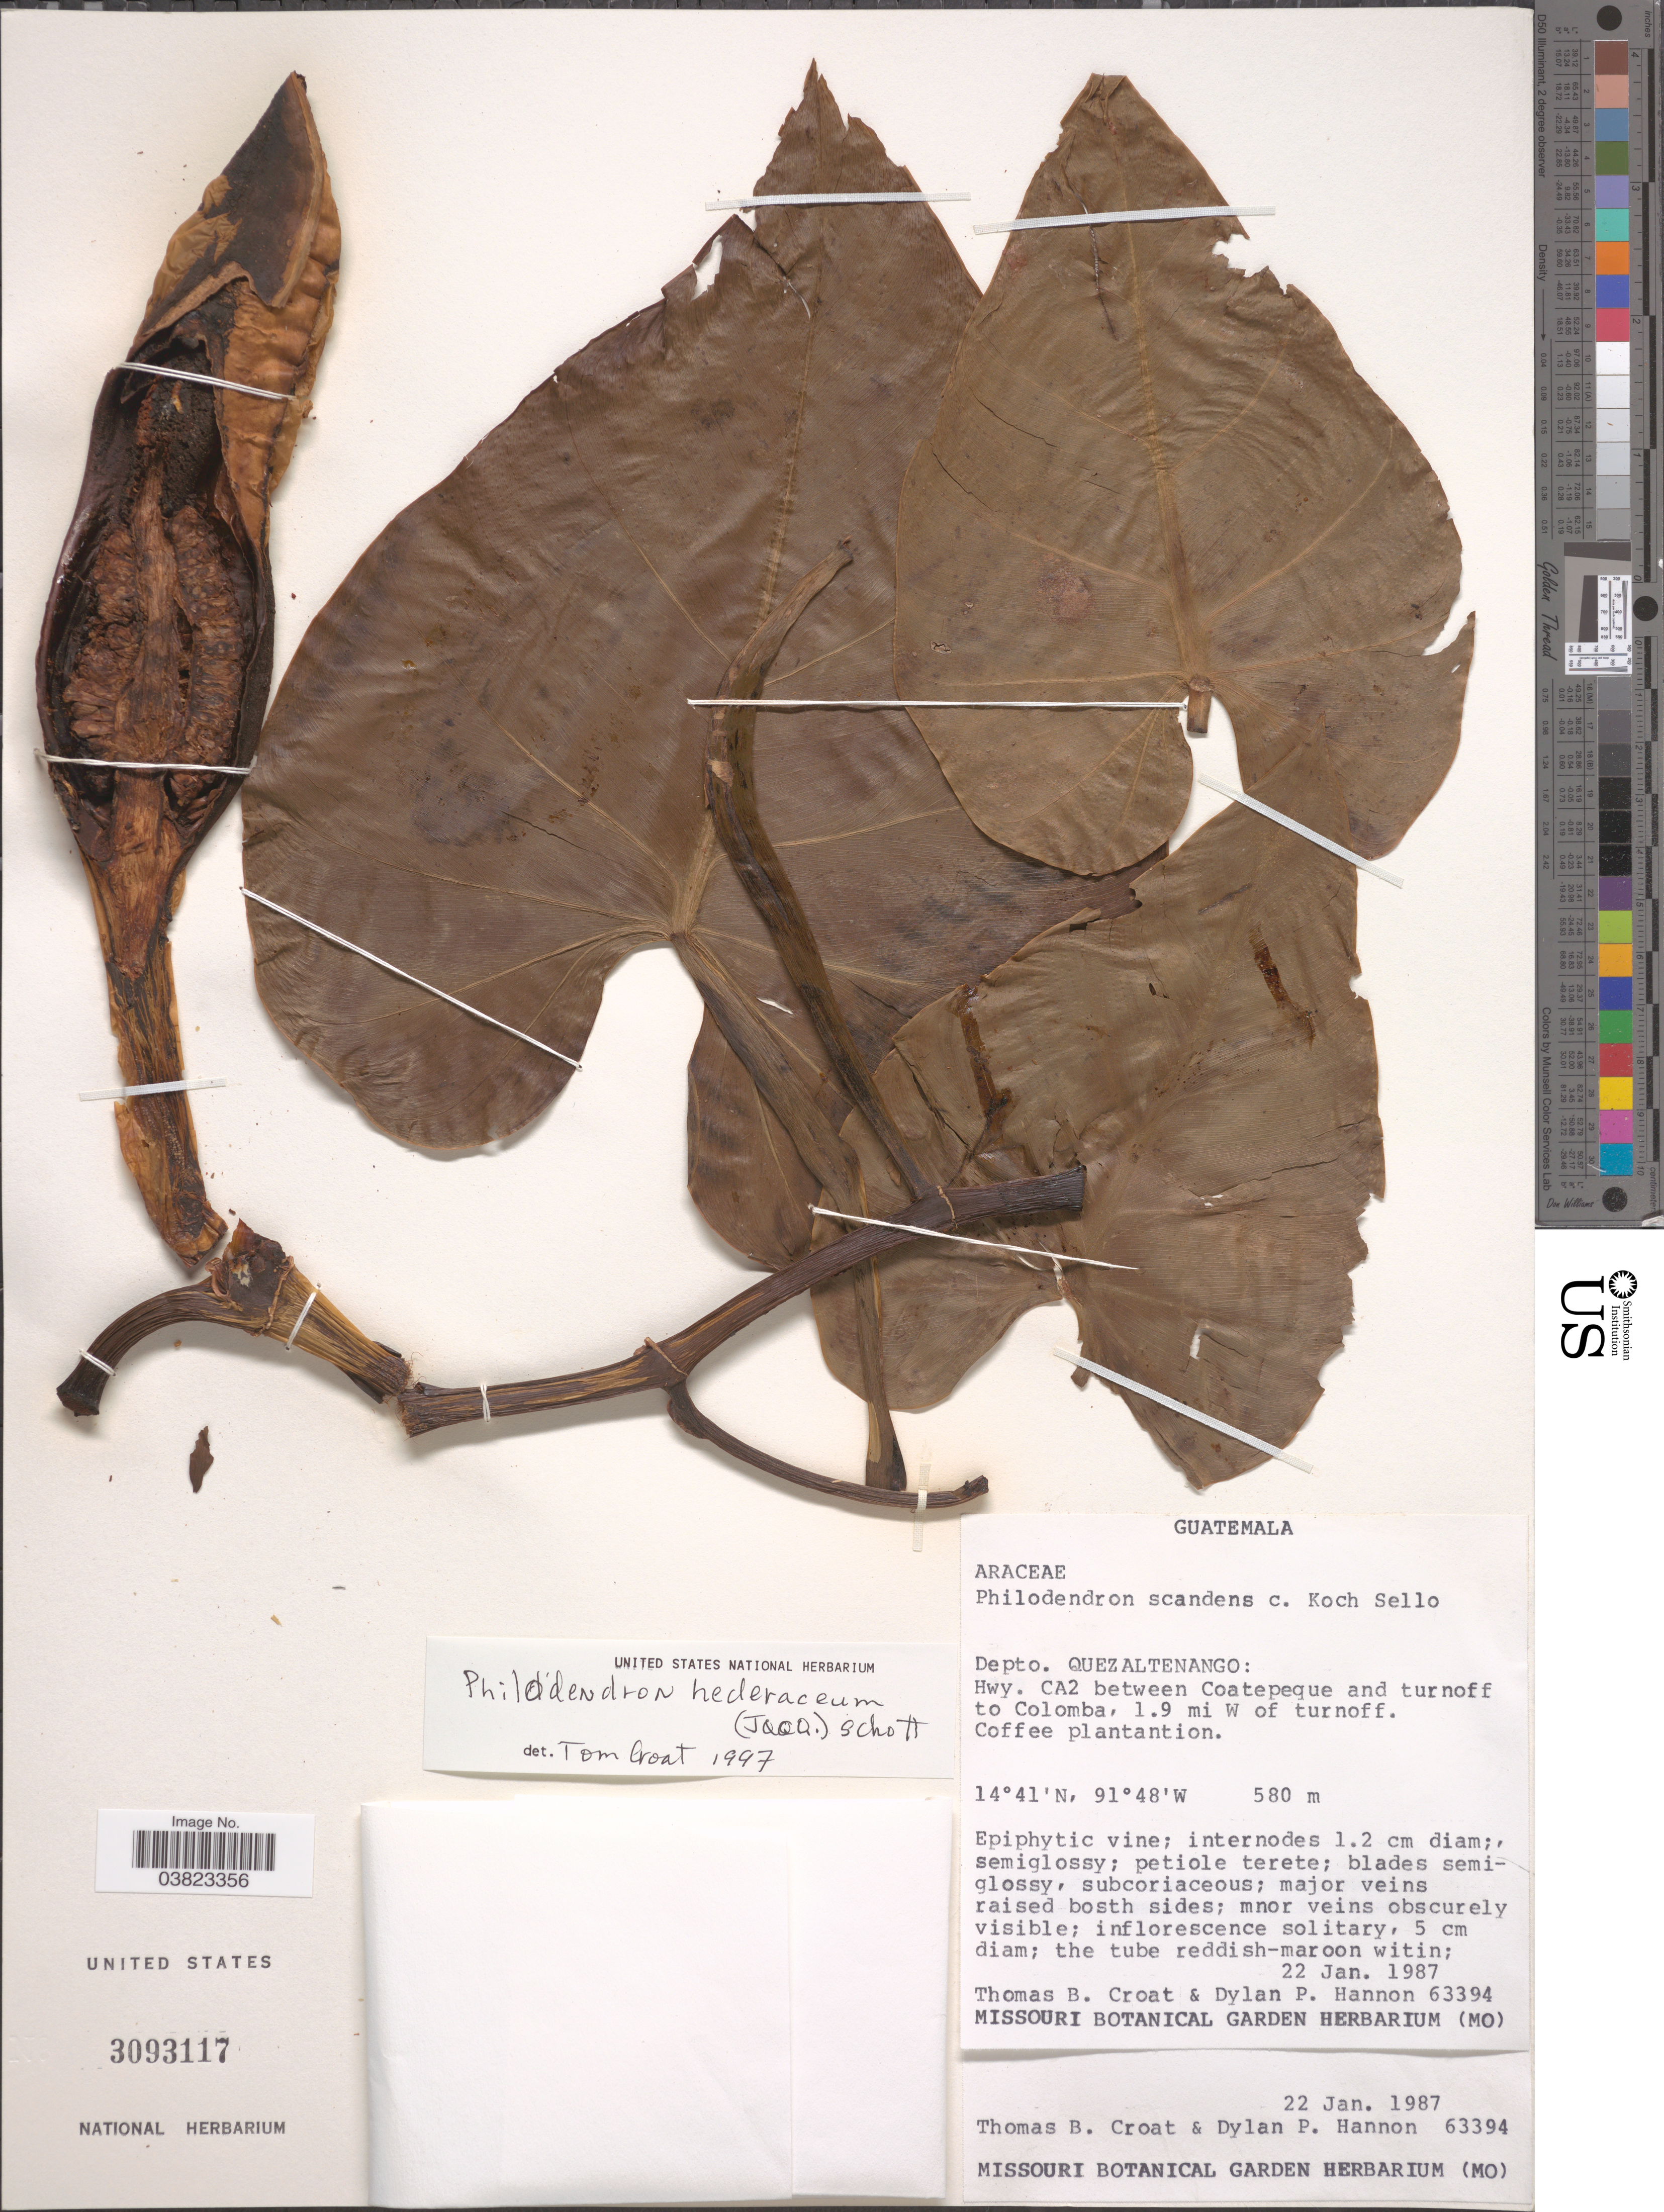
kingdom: Plantae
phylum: Tracheophyta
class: Liliopsida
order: Alismatales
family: Araceae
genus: Philodendron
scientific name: Philodendron hederaceum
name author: (Jacq.) Schott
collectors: T. B. Croat & D. Hannon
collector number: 63394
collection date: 1987-01-22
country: Guatemala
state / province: Quetzaltenango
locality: Depto. Quezaltenango: Hwy. CA2 between Coatepeque and turnoff to Colomba, 1.9 mi W of turnoff. Coffee plantation.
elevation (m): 580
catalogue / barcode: US 3093117